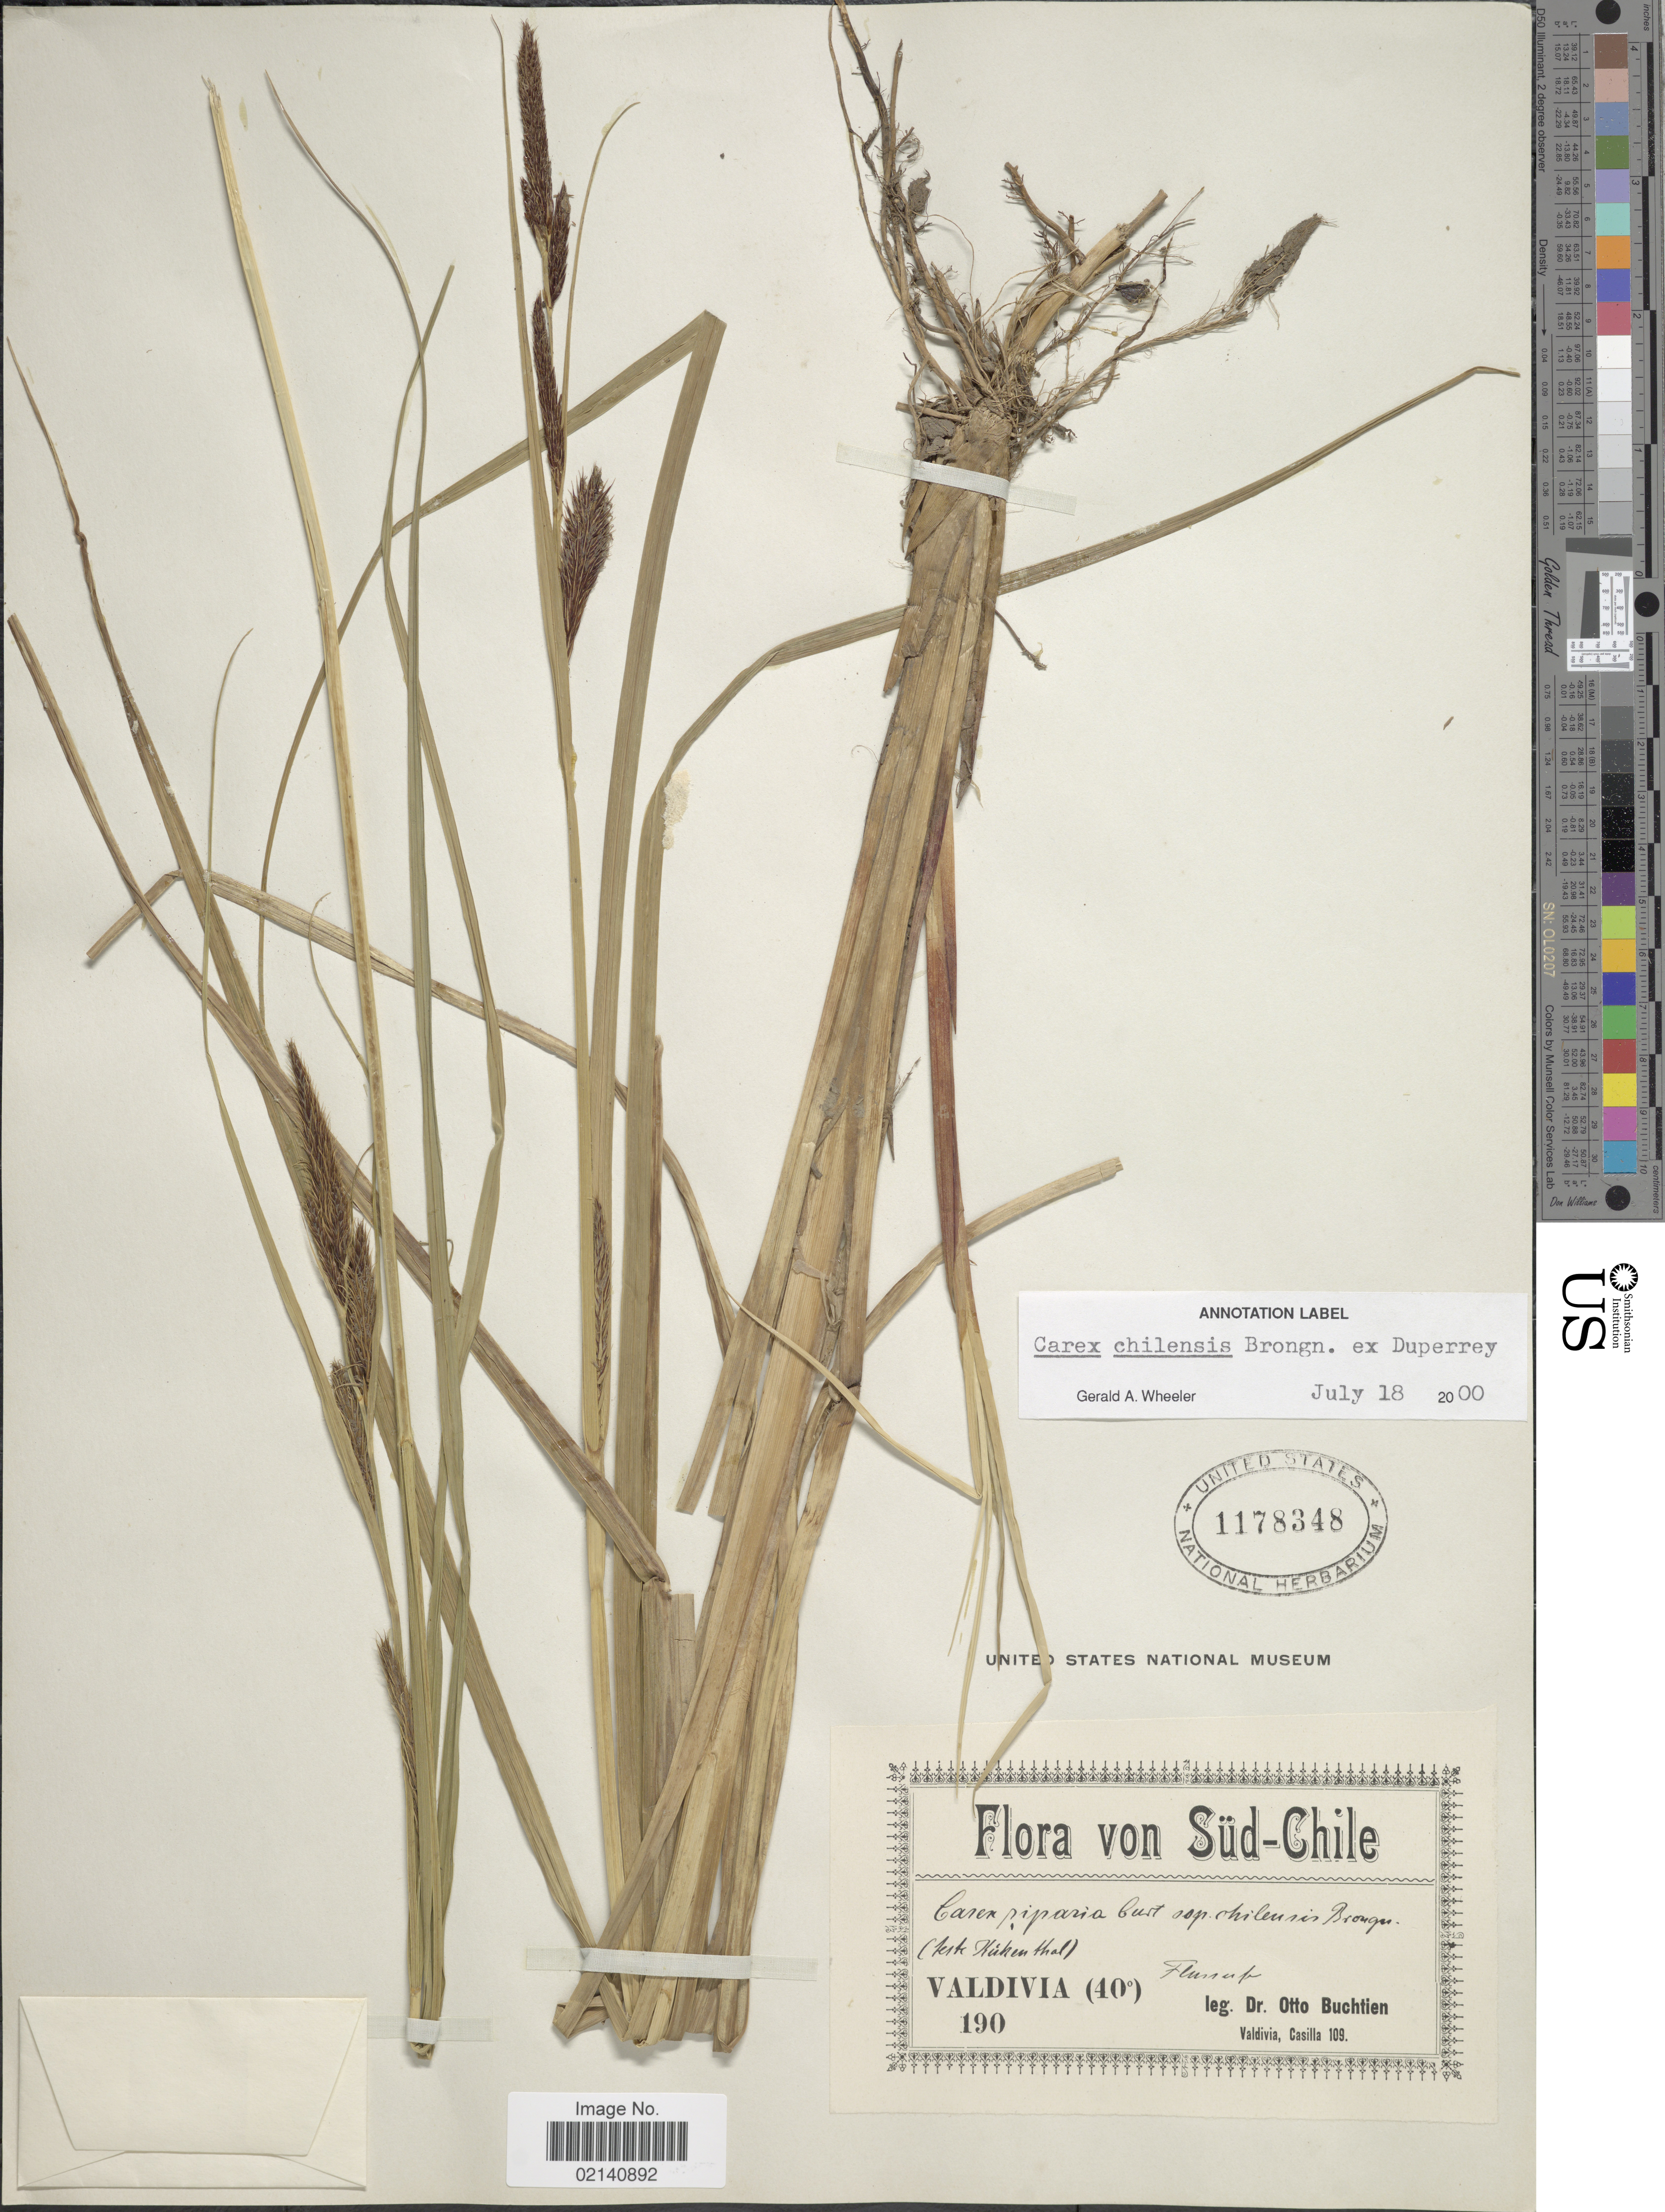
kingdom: Plantae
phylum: Tracheophyta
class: Liliopsida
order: Poales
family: Cyperaceae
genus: Carex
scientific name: Carex chilensis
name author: Brongn.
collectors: O. Buchtien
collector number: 109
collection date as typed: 190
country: Chile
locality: Valdivia, Sud-Chile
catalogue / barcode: US 1178348